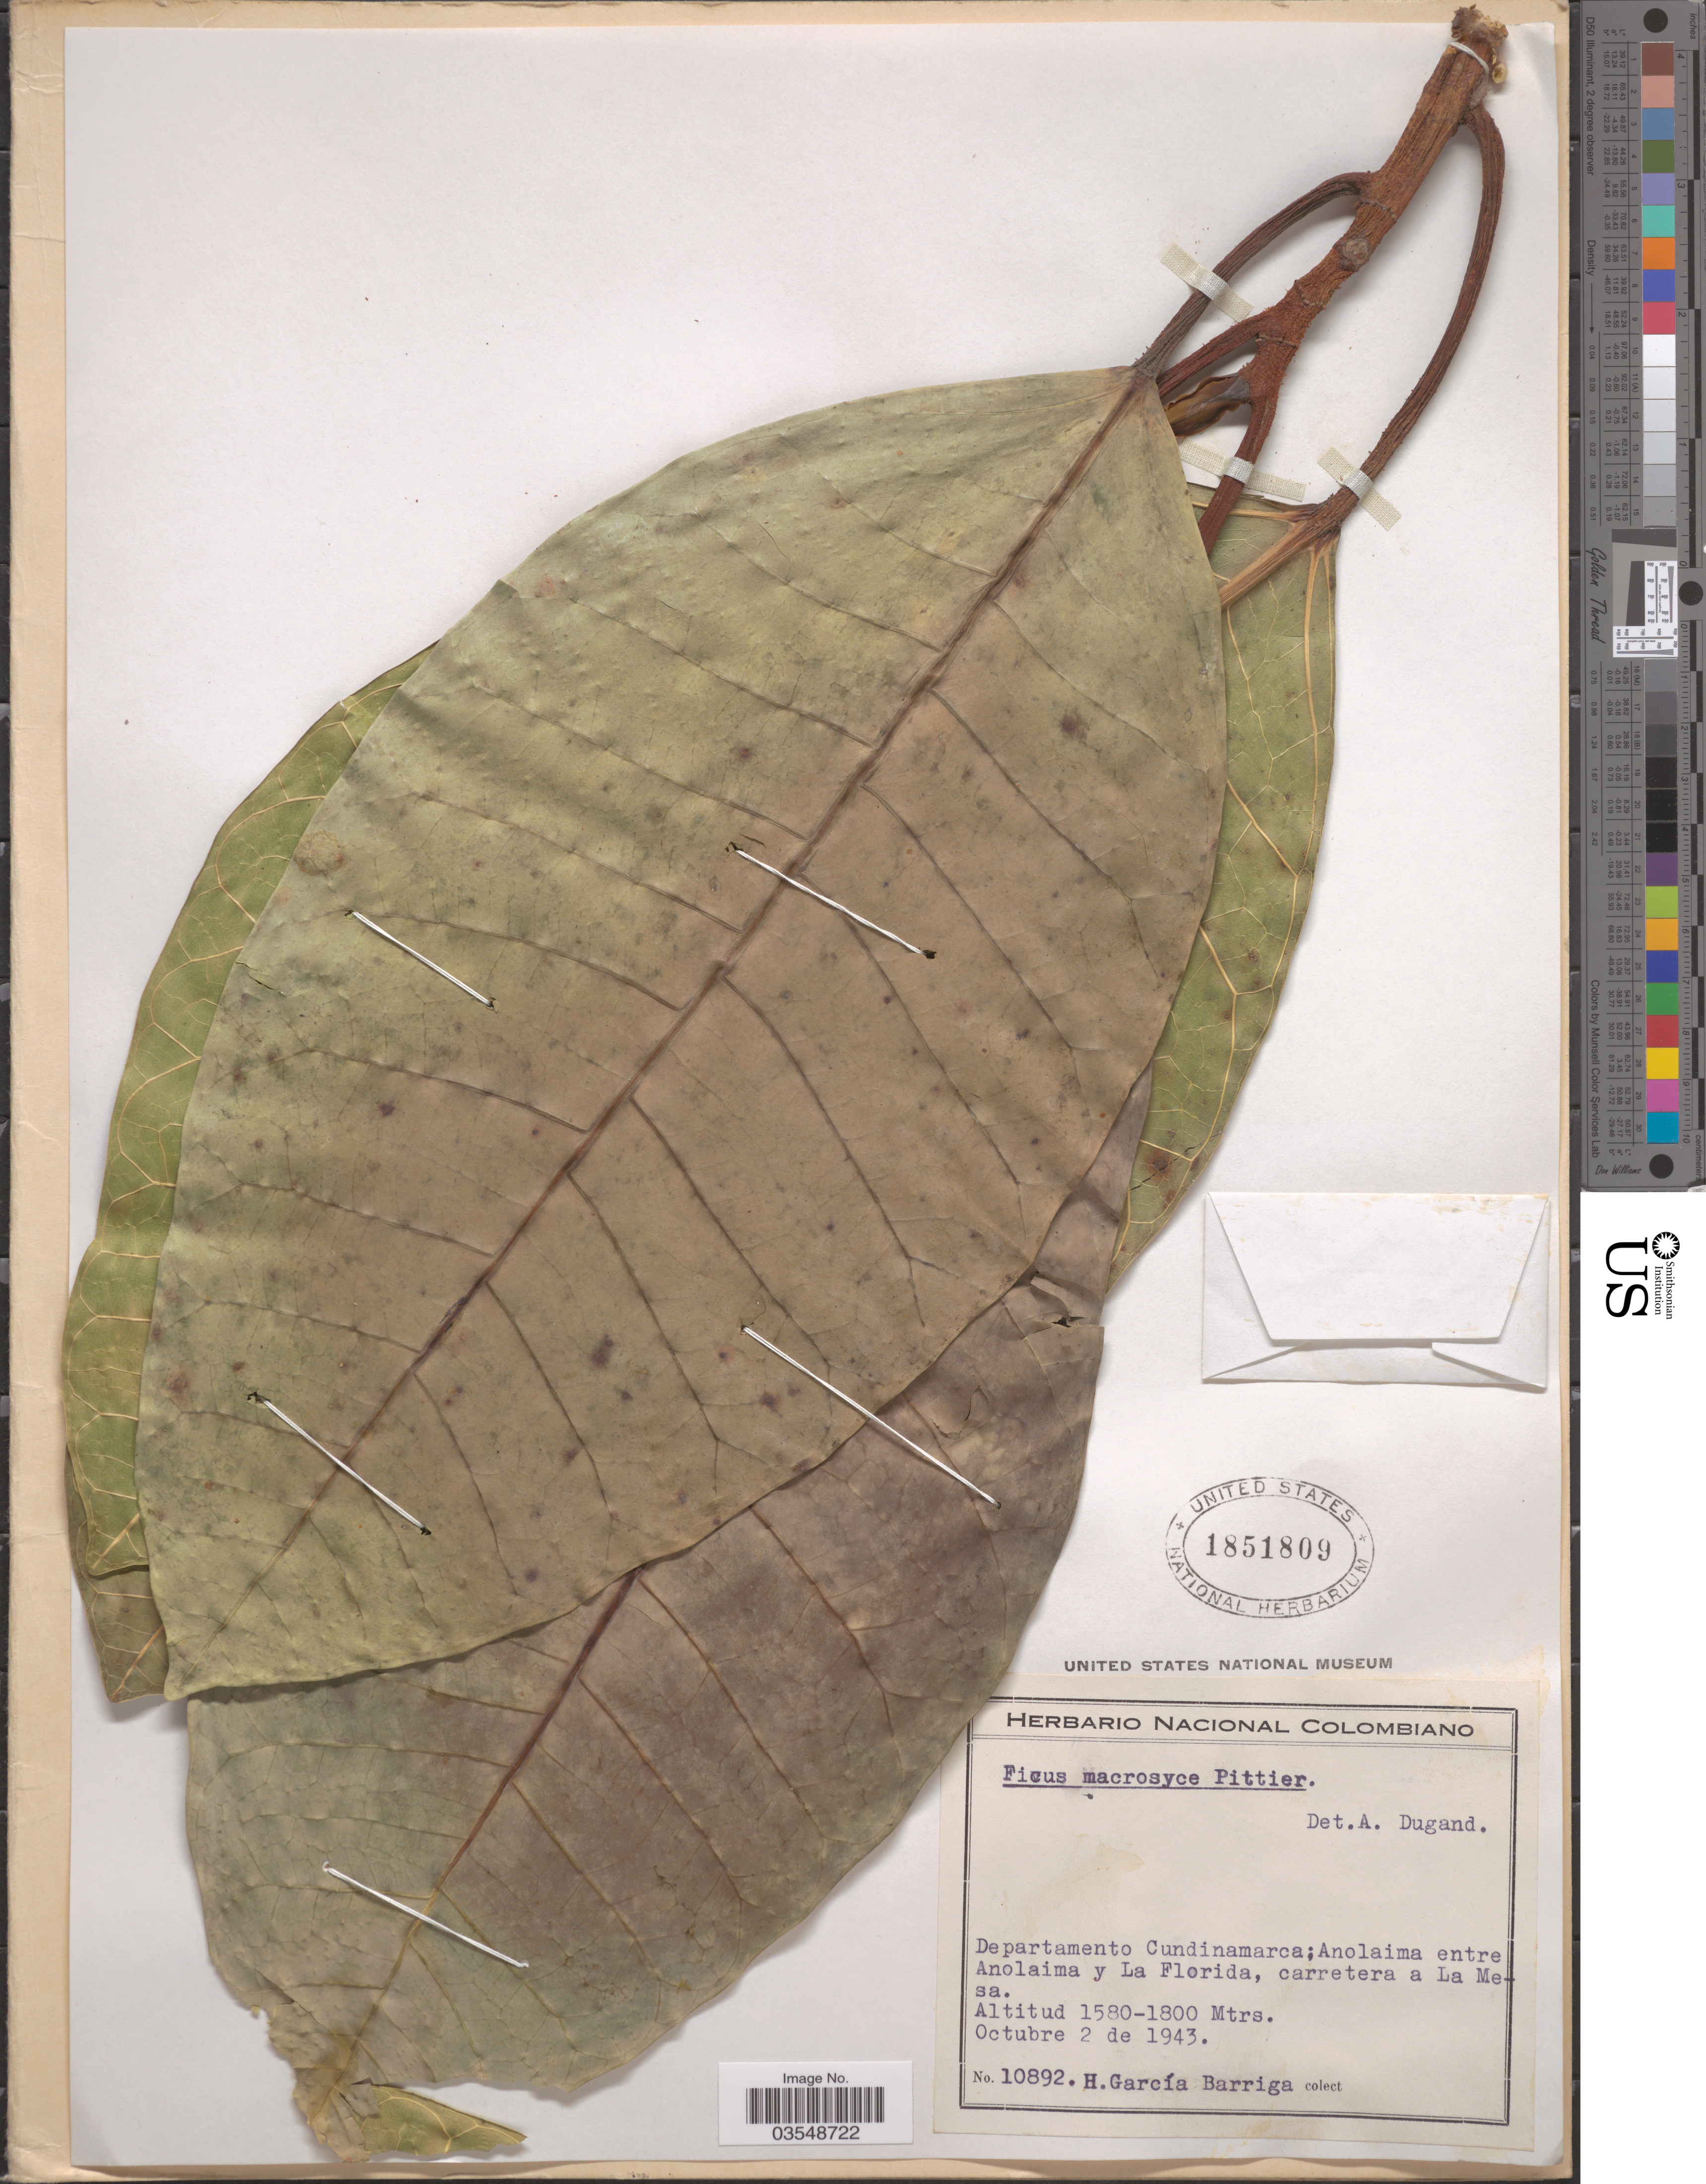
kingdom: Plantae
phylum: Tracheophyta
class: Magnoliopsida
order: Rosales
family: Moraceae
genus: Ficus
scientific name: Ficus macrosyce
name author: Pittier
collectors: H. García Barriga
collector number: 10892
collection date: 1943-10-02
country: Colombia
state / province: Cundinamarca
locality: Departamento Cundinamarca; Anolaima entra Anolaima y La Florida, carretera a La Mesa.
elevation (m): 1580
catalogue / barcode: US 1851809